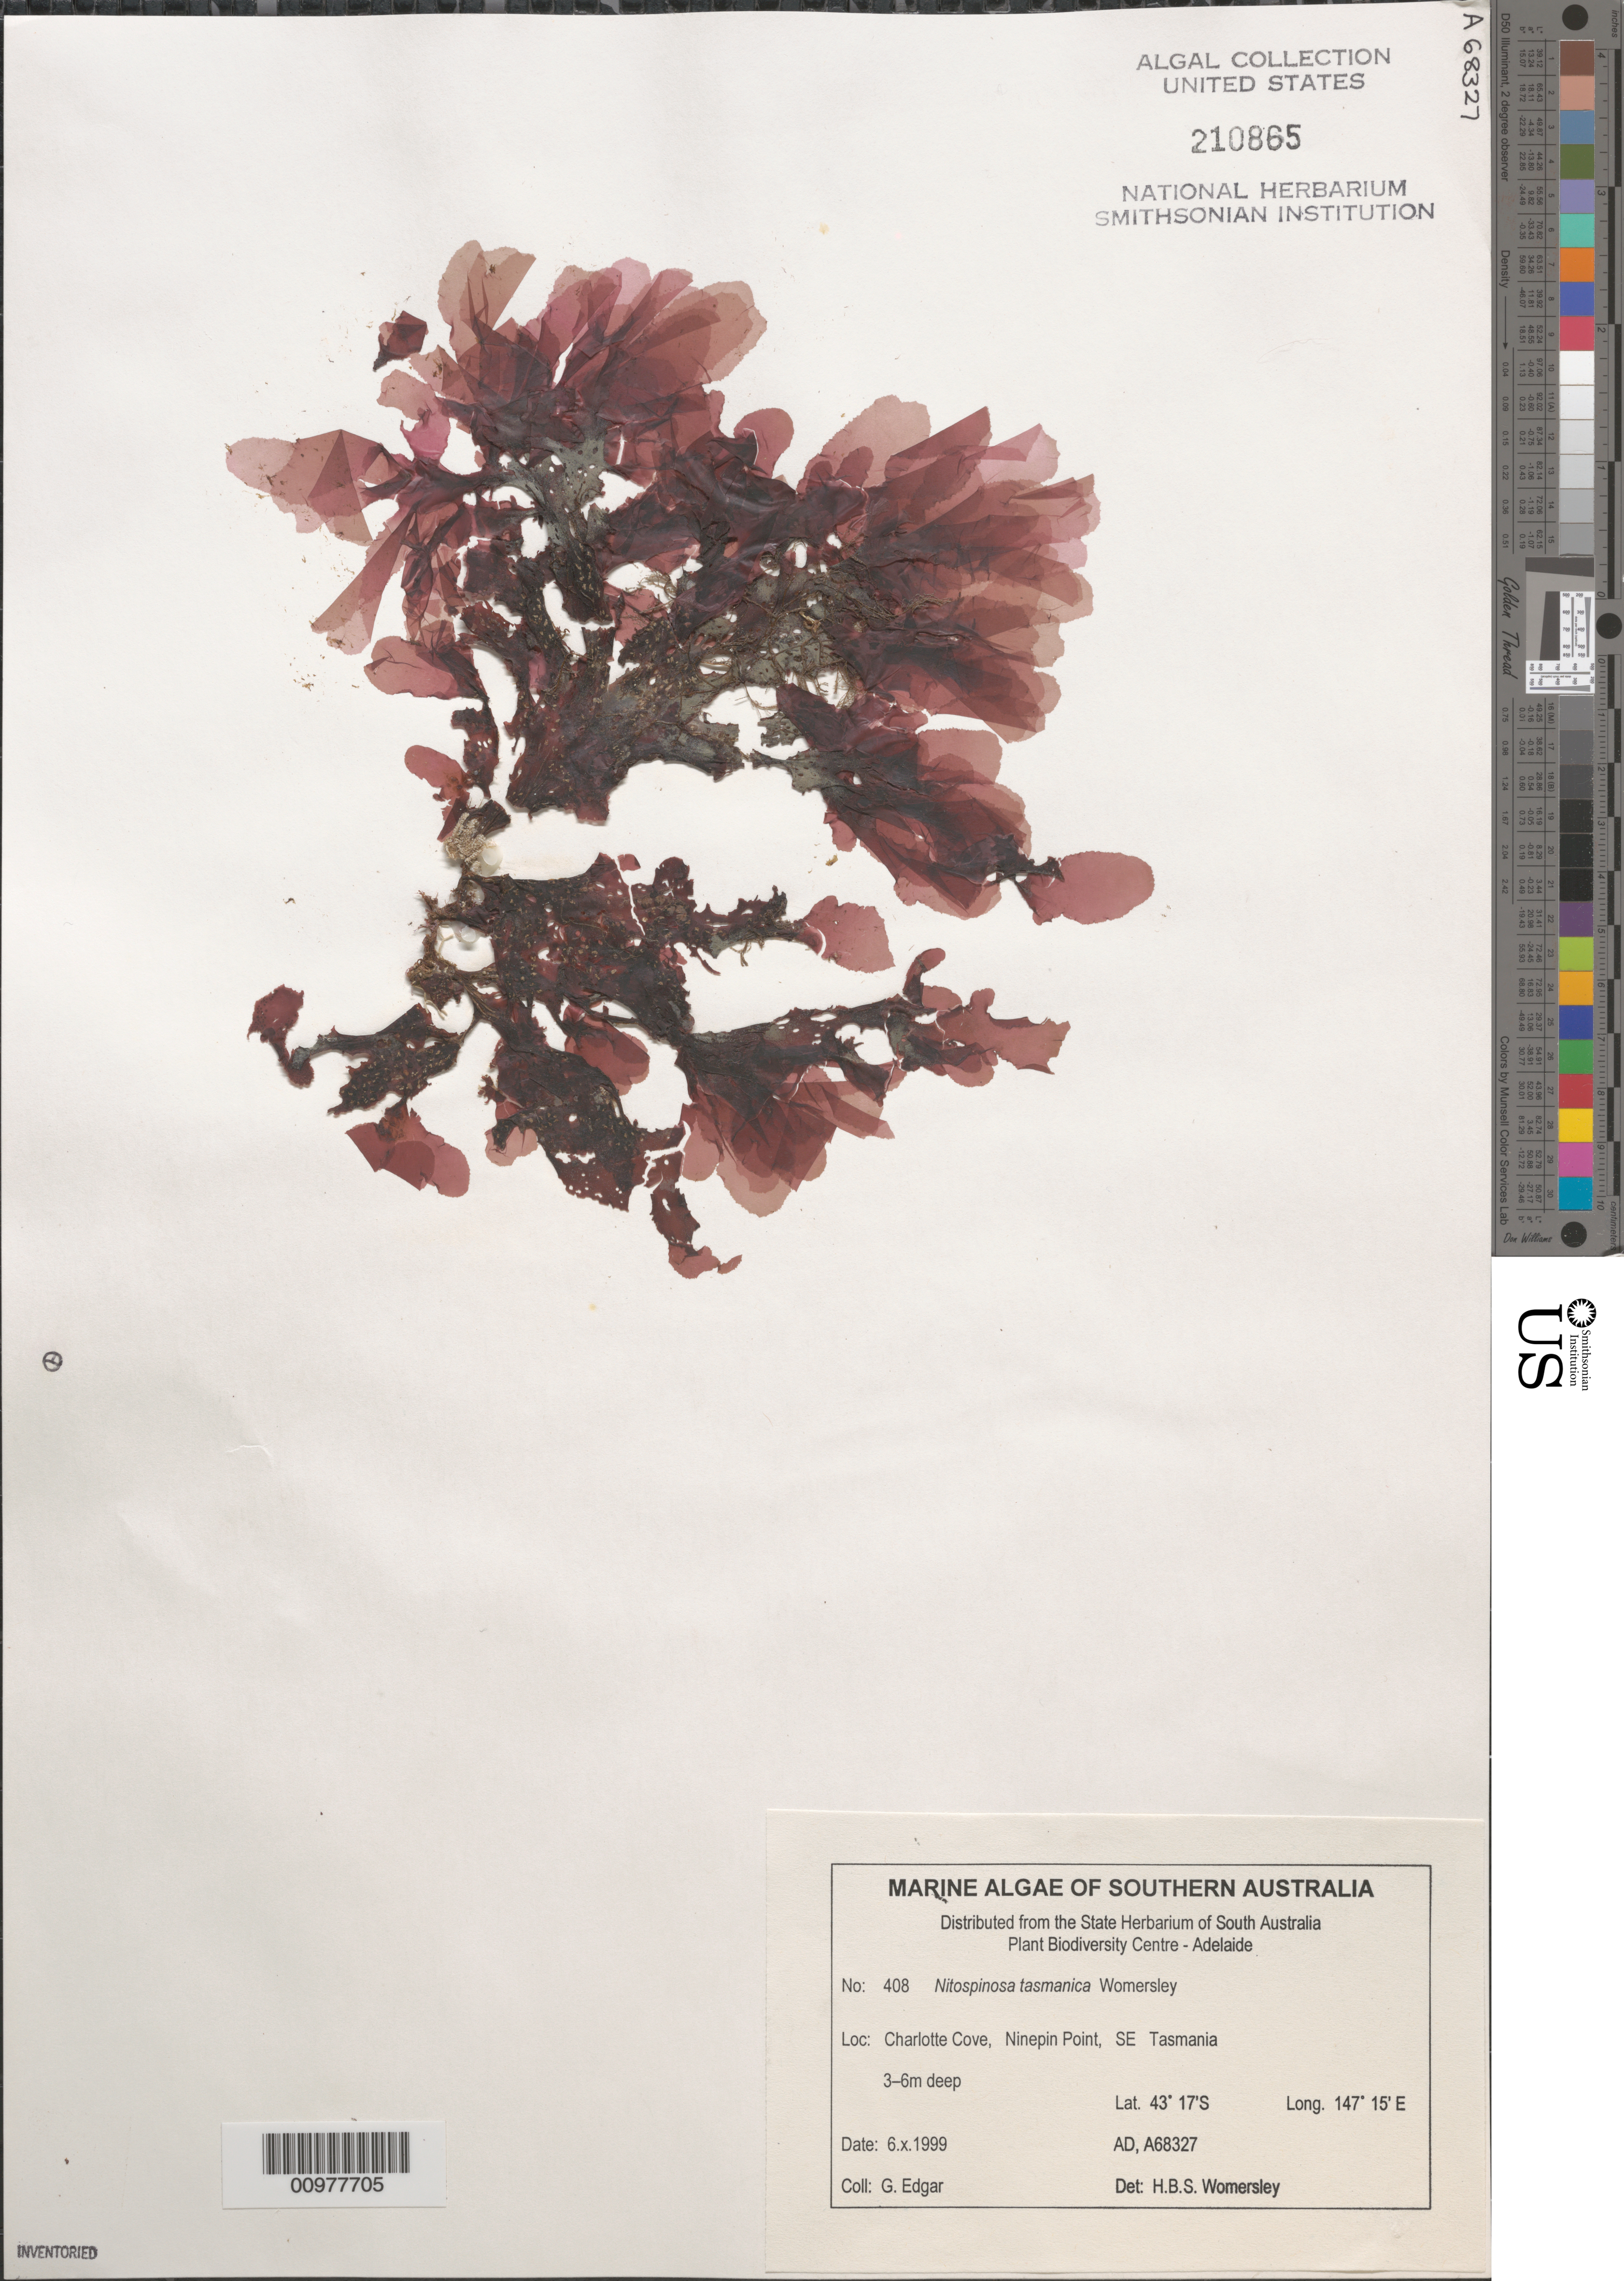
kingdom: Plantae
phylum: Rhodophyta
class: Florideophyceae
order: Ceramiales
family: Delesseriaceae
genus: Nitospinosa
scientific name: Nitospinosa tasmanica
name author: Womersley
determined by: Womersley, H. B. S.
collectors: G. Edgar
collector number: AD A68327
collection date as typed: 06 Oct 1999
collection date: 1999-10-06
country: Australia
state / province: Tasmania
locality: Charlotte Cove, Ninepin Point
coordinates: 43 17'S, 147 15'E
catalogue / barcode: US 210865